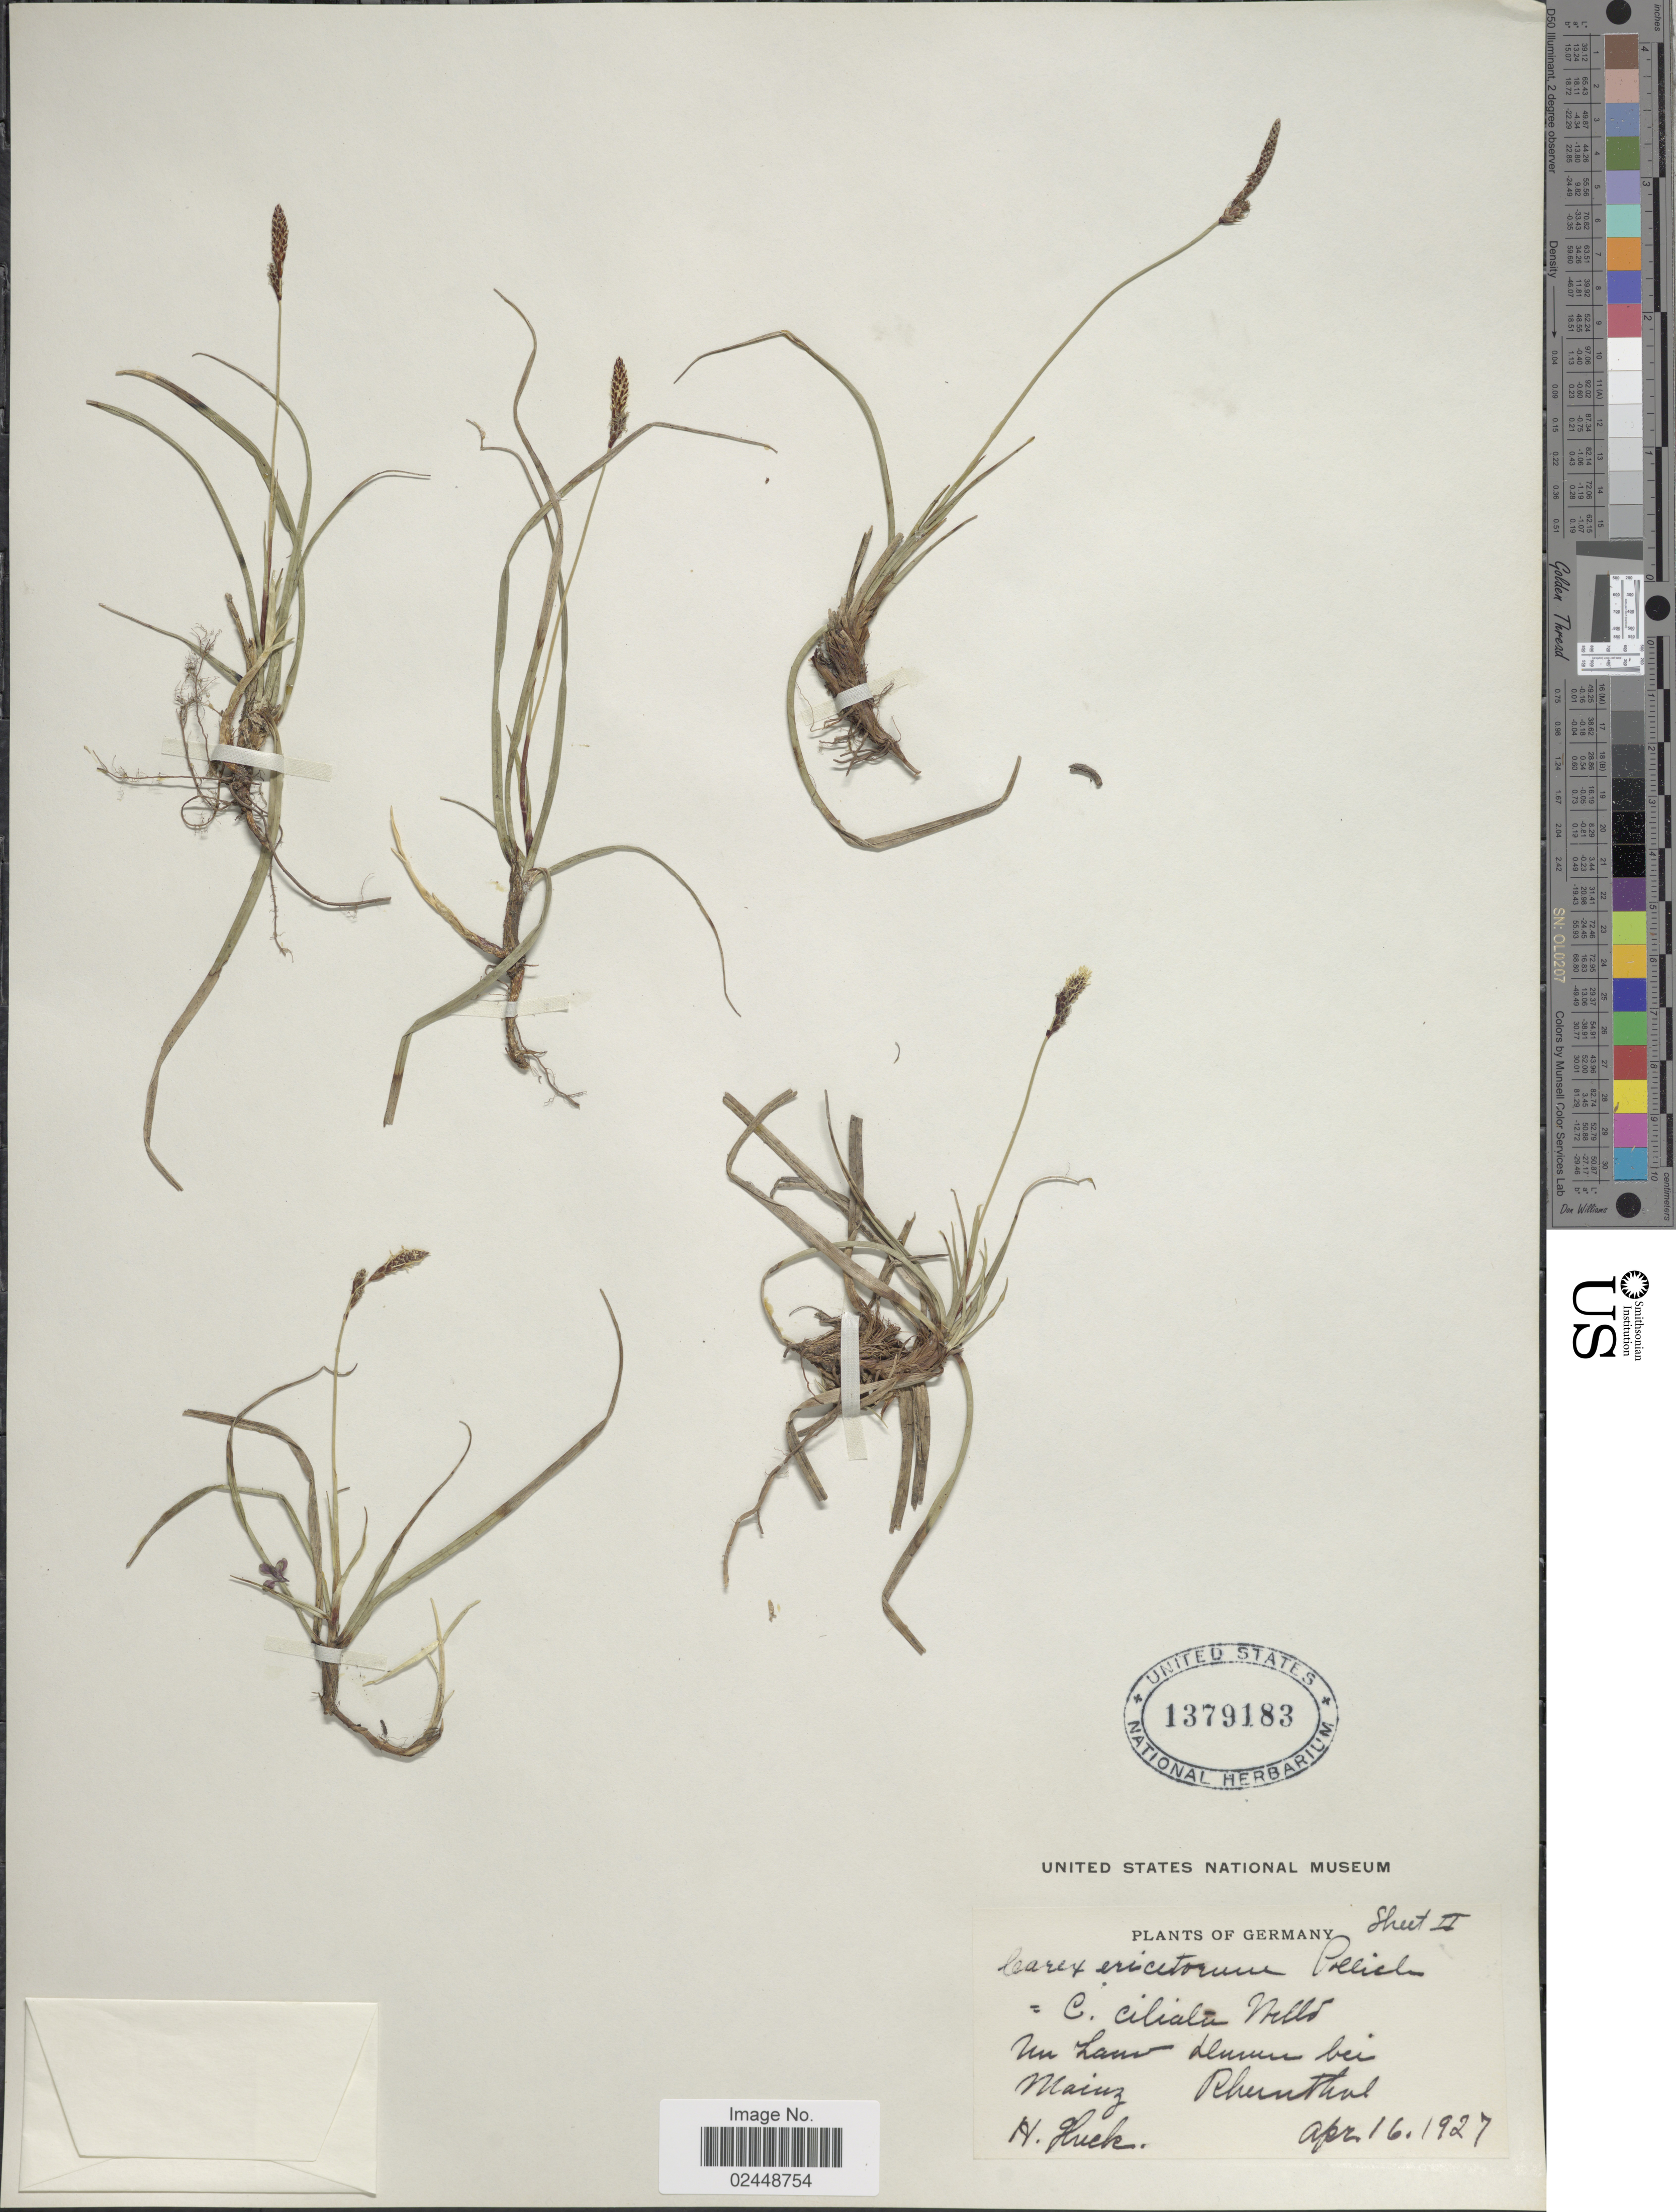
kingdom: Plantae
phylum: Tracheophyta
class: Liliopsida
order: Poales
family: Cyperaceae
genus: Carex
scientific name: Carex ericetorum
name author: Pollich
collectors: H. Hück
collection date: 1927-04-16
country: Germany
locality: Un land cluvum bei Mainz Rheinthal [interpreted]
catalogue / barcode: US 1379183